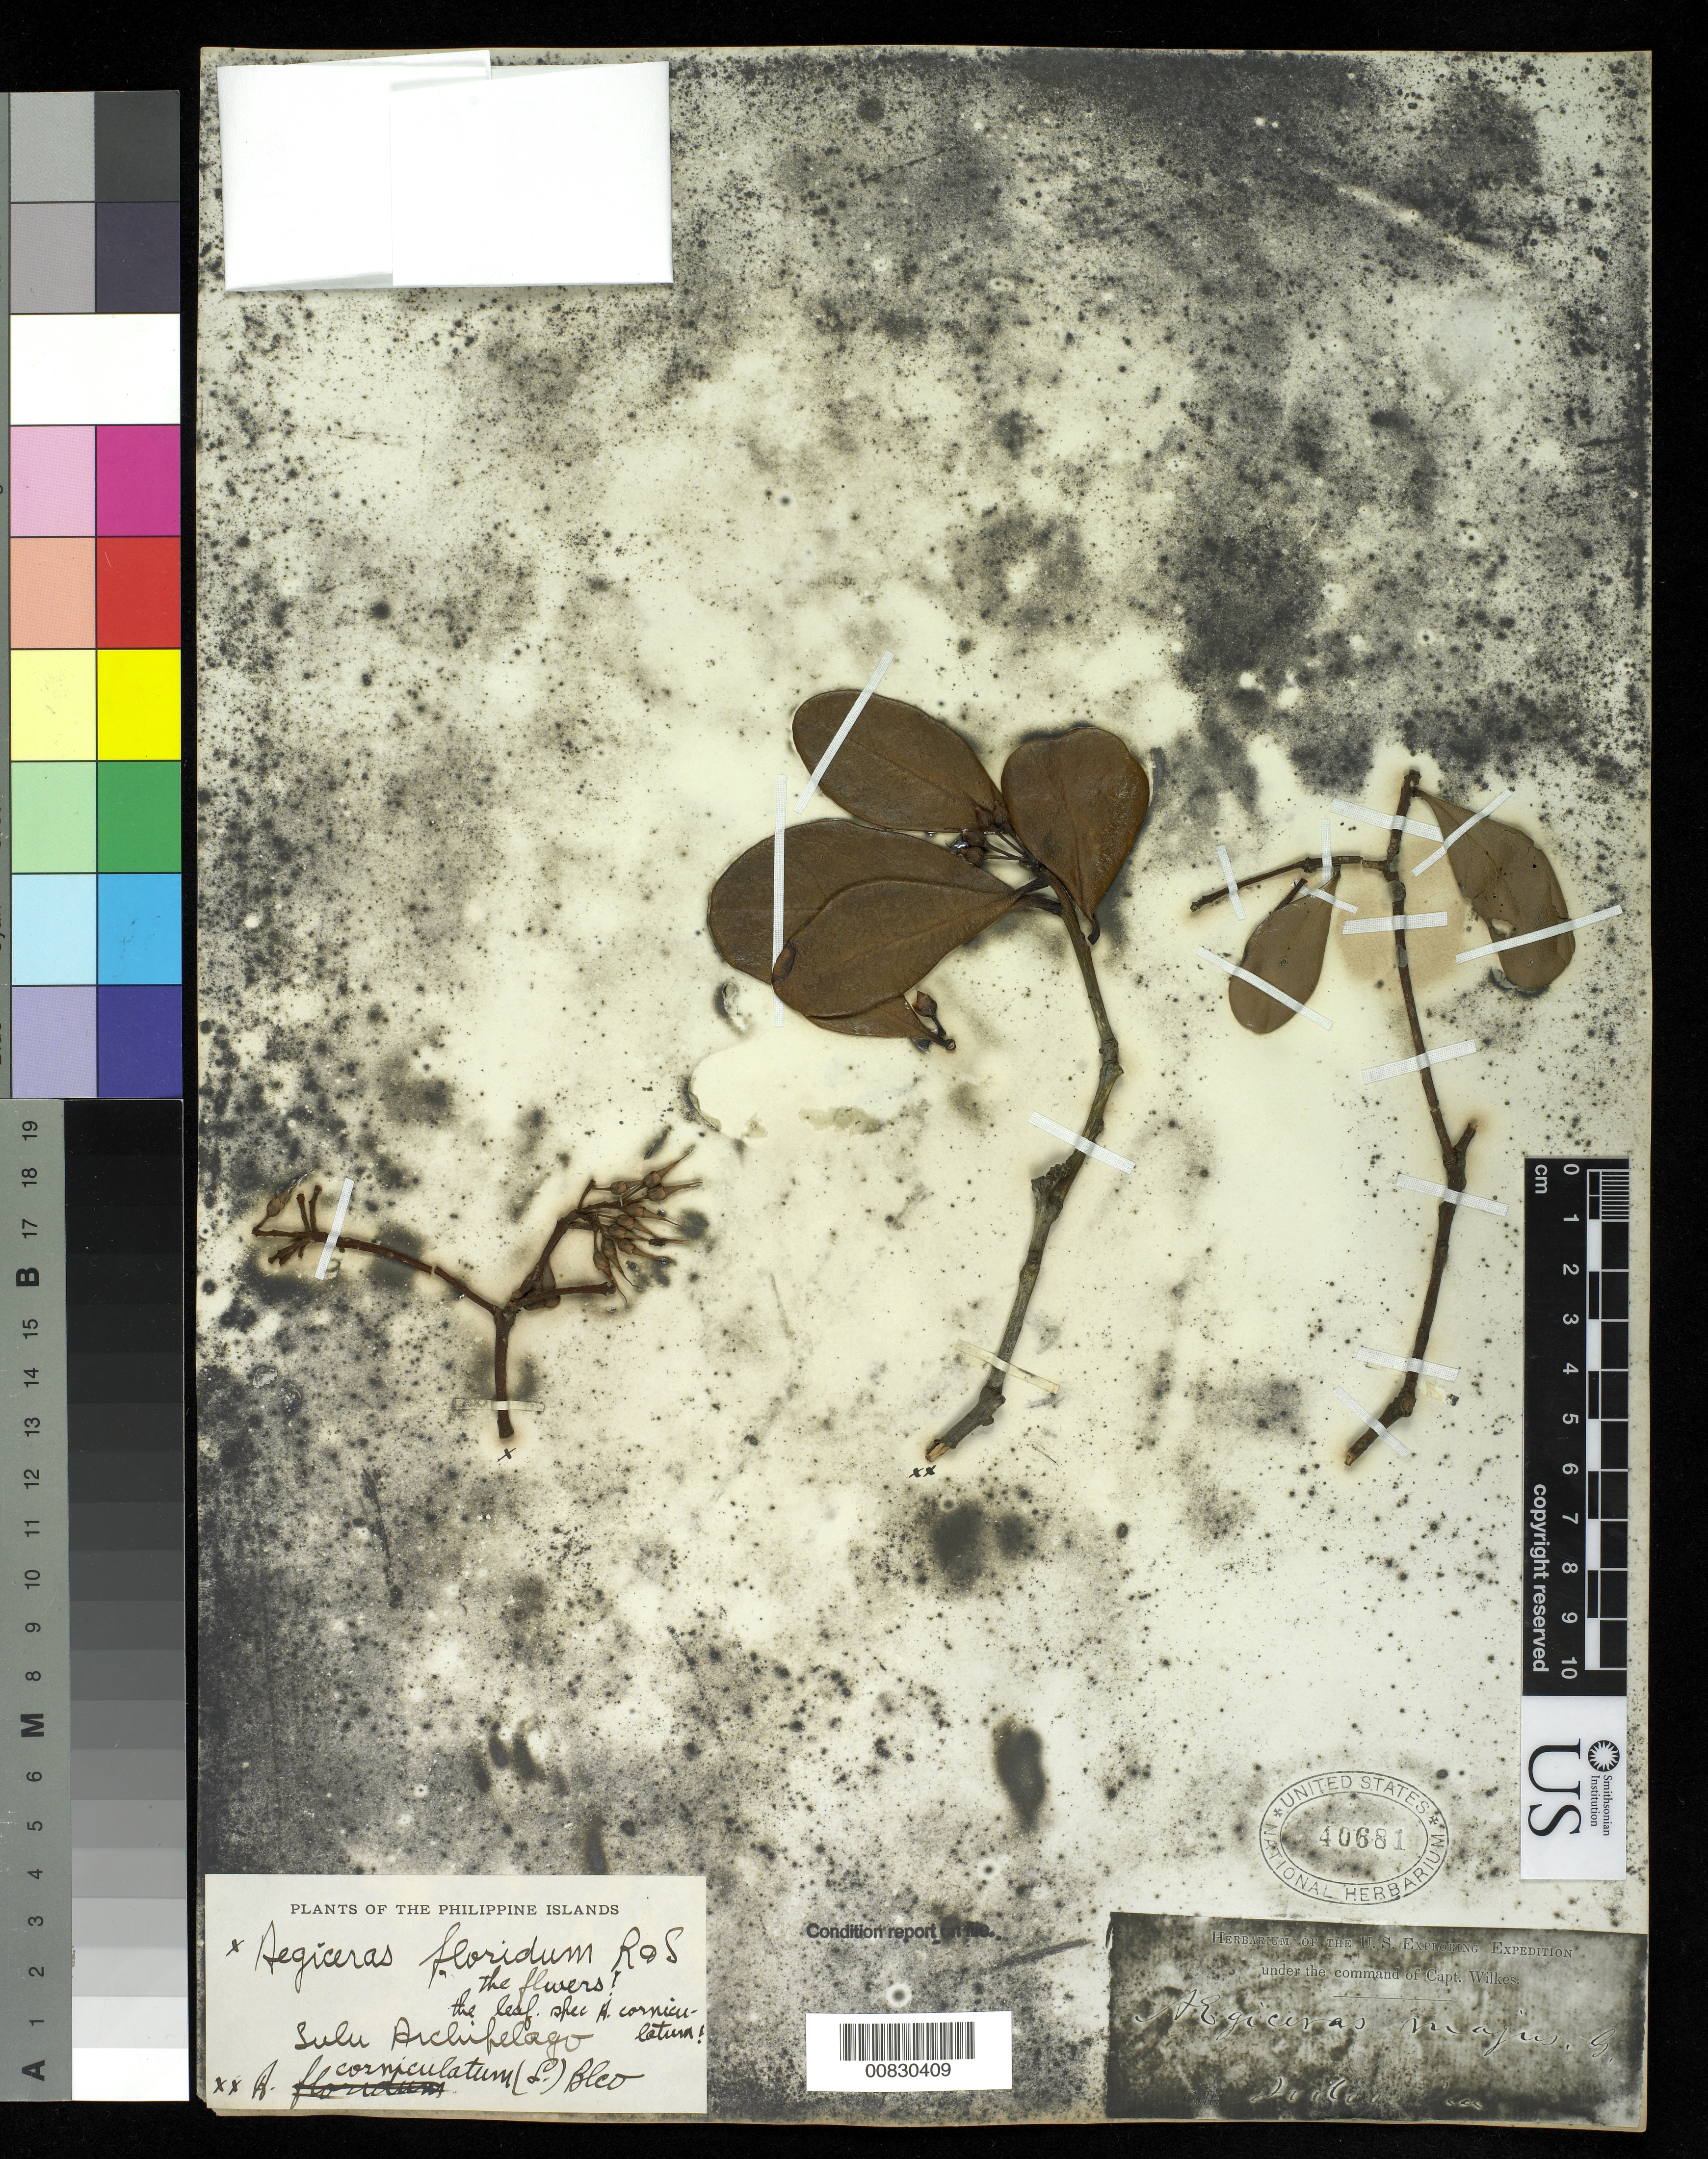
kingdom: Plantae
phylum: Tracheophyta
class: Magnoliopsida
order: Ericales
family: Primulaceae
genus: Aegiceras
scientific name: Aegiceras floridum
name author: Roem. & Schult.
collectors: Wilkes Explor. Exped.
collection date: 1838/1842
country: Philippines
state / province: Muslim Mindanao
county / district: Sulu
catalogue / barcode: US 40681